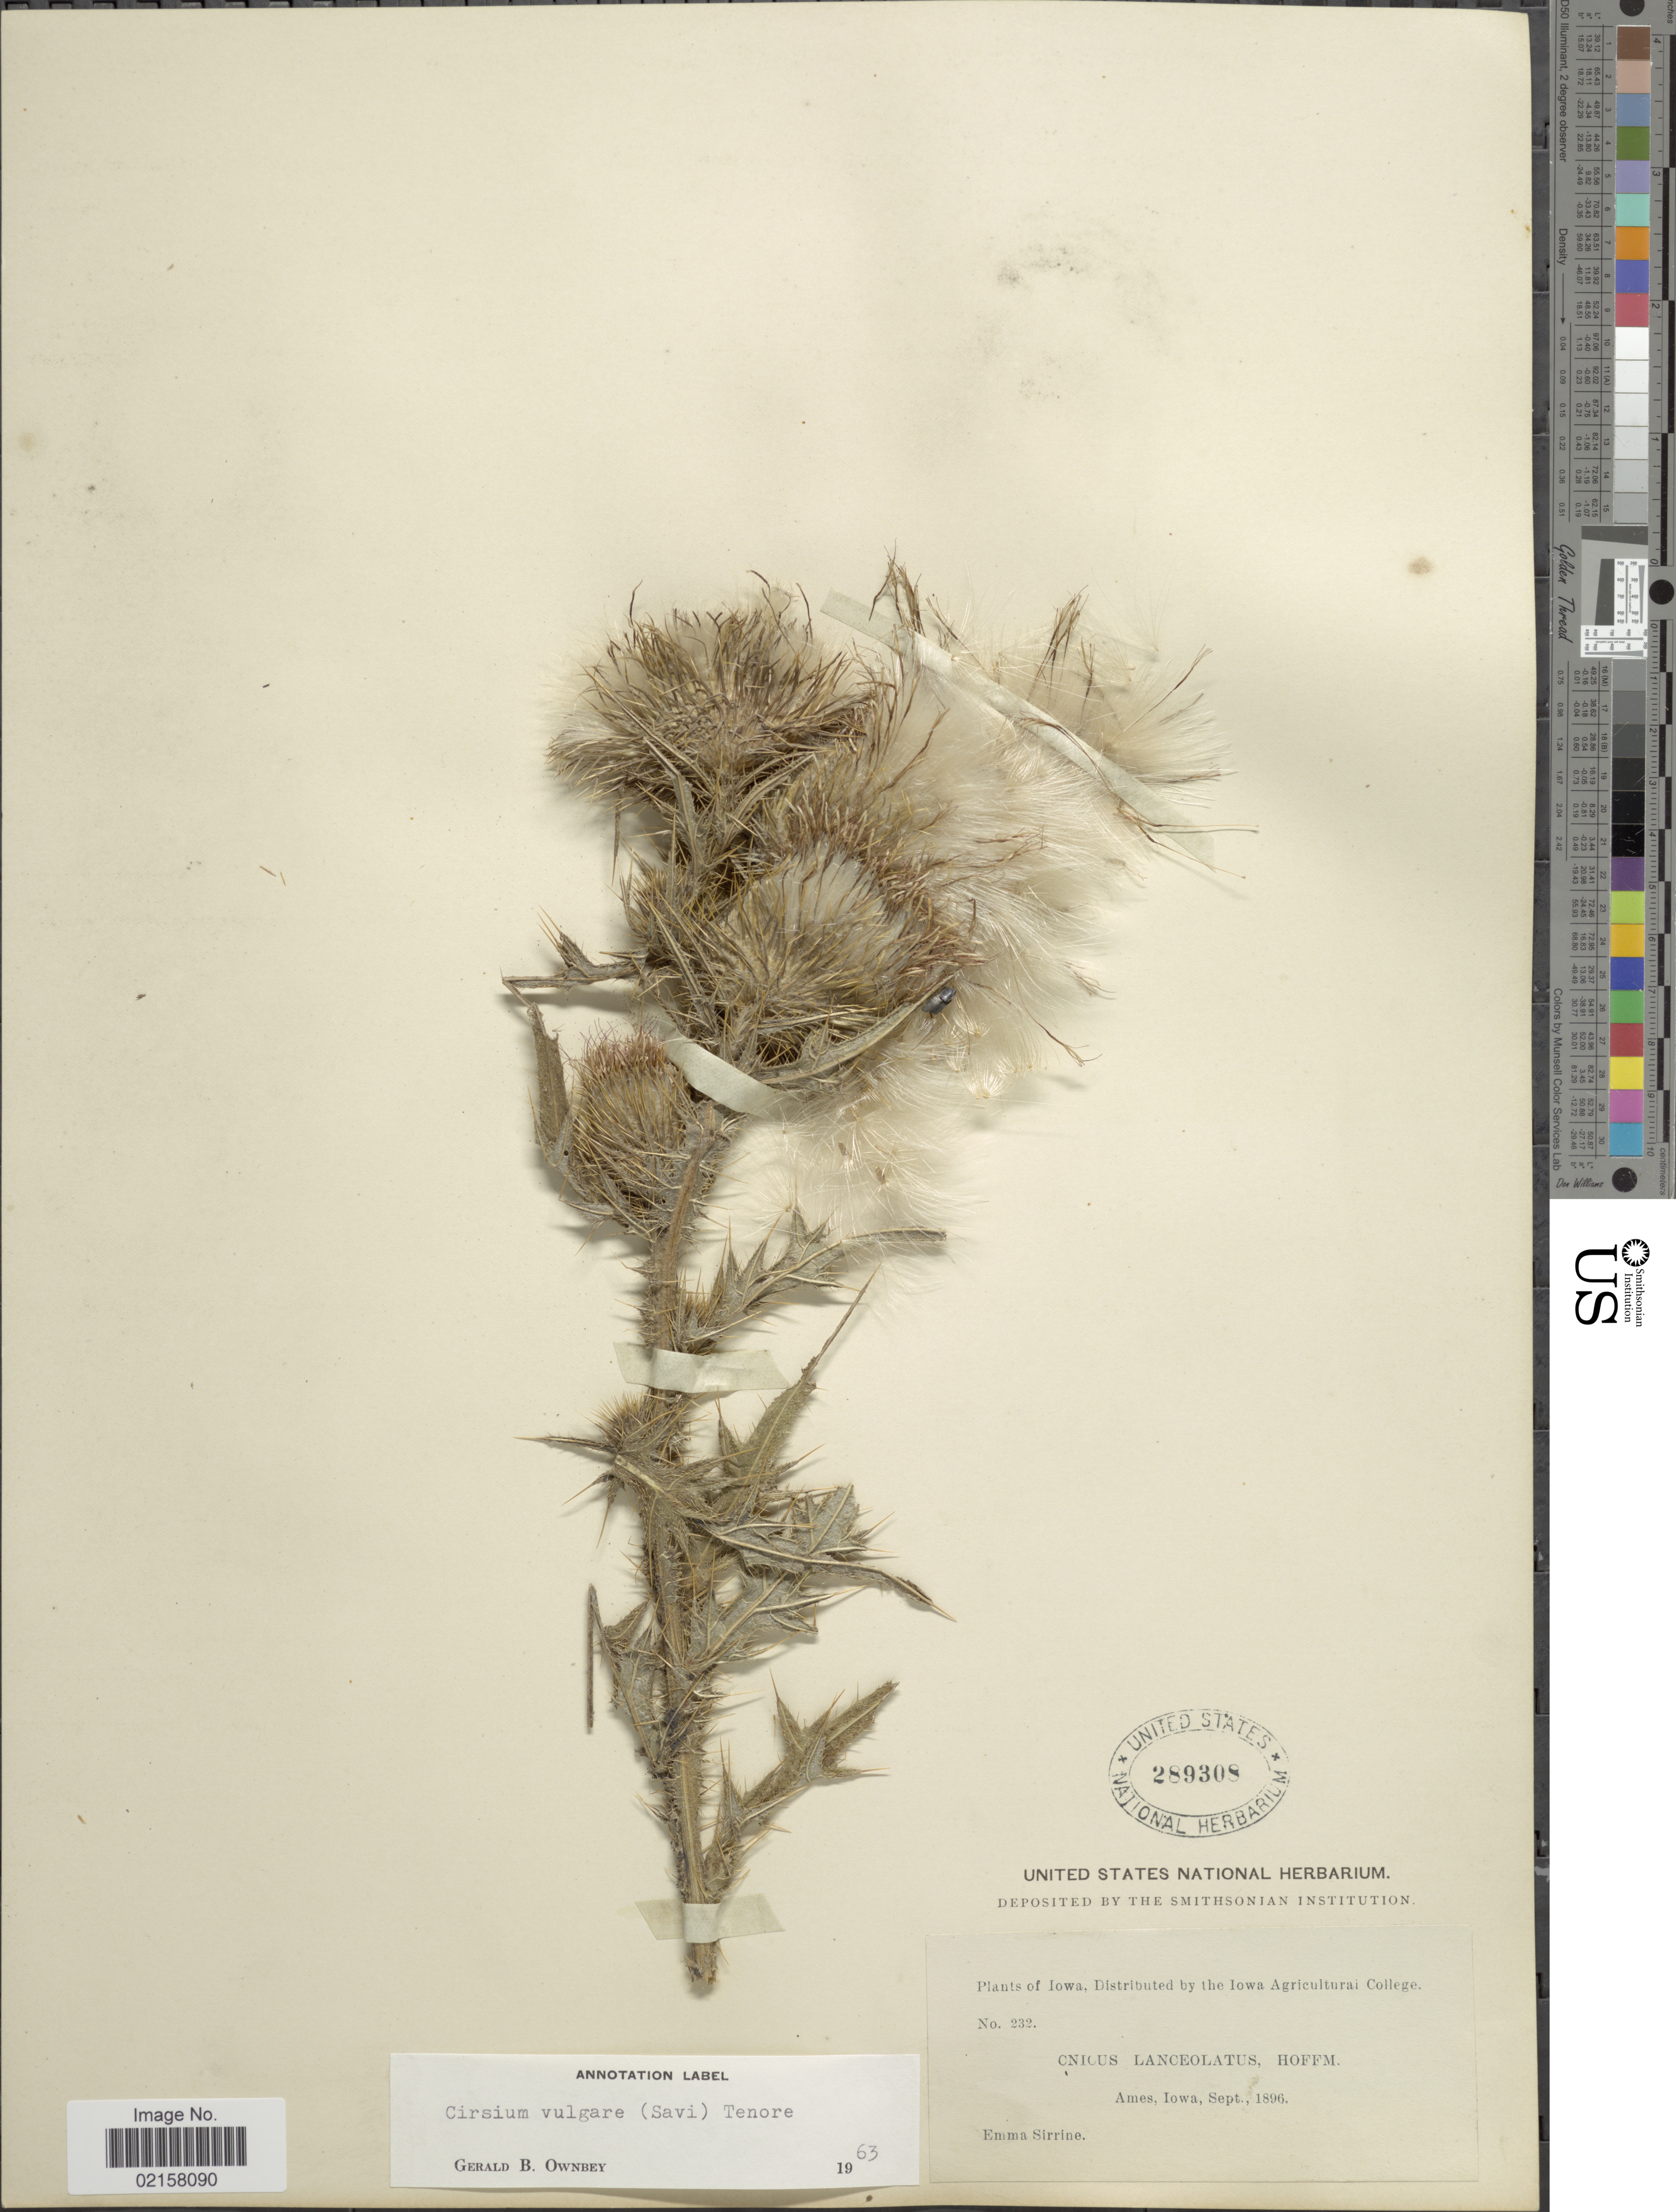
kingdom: Plantae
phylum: Tracheophyta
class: Magnoliopsida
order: Asterales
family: Asteraceae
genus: Cirsium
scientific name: Cirsium vulgare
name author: (Savi) Ten.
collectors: E. Sirrine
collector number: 232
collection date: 1896-09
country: United States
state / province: Iowa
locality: Ames.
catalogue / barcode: US 289308